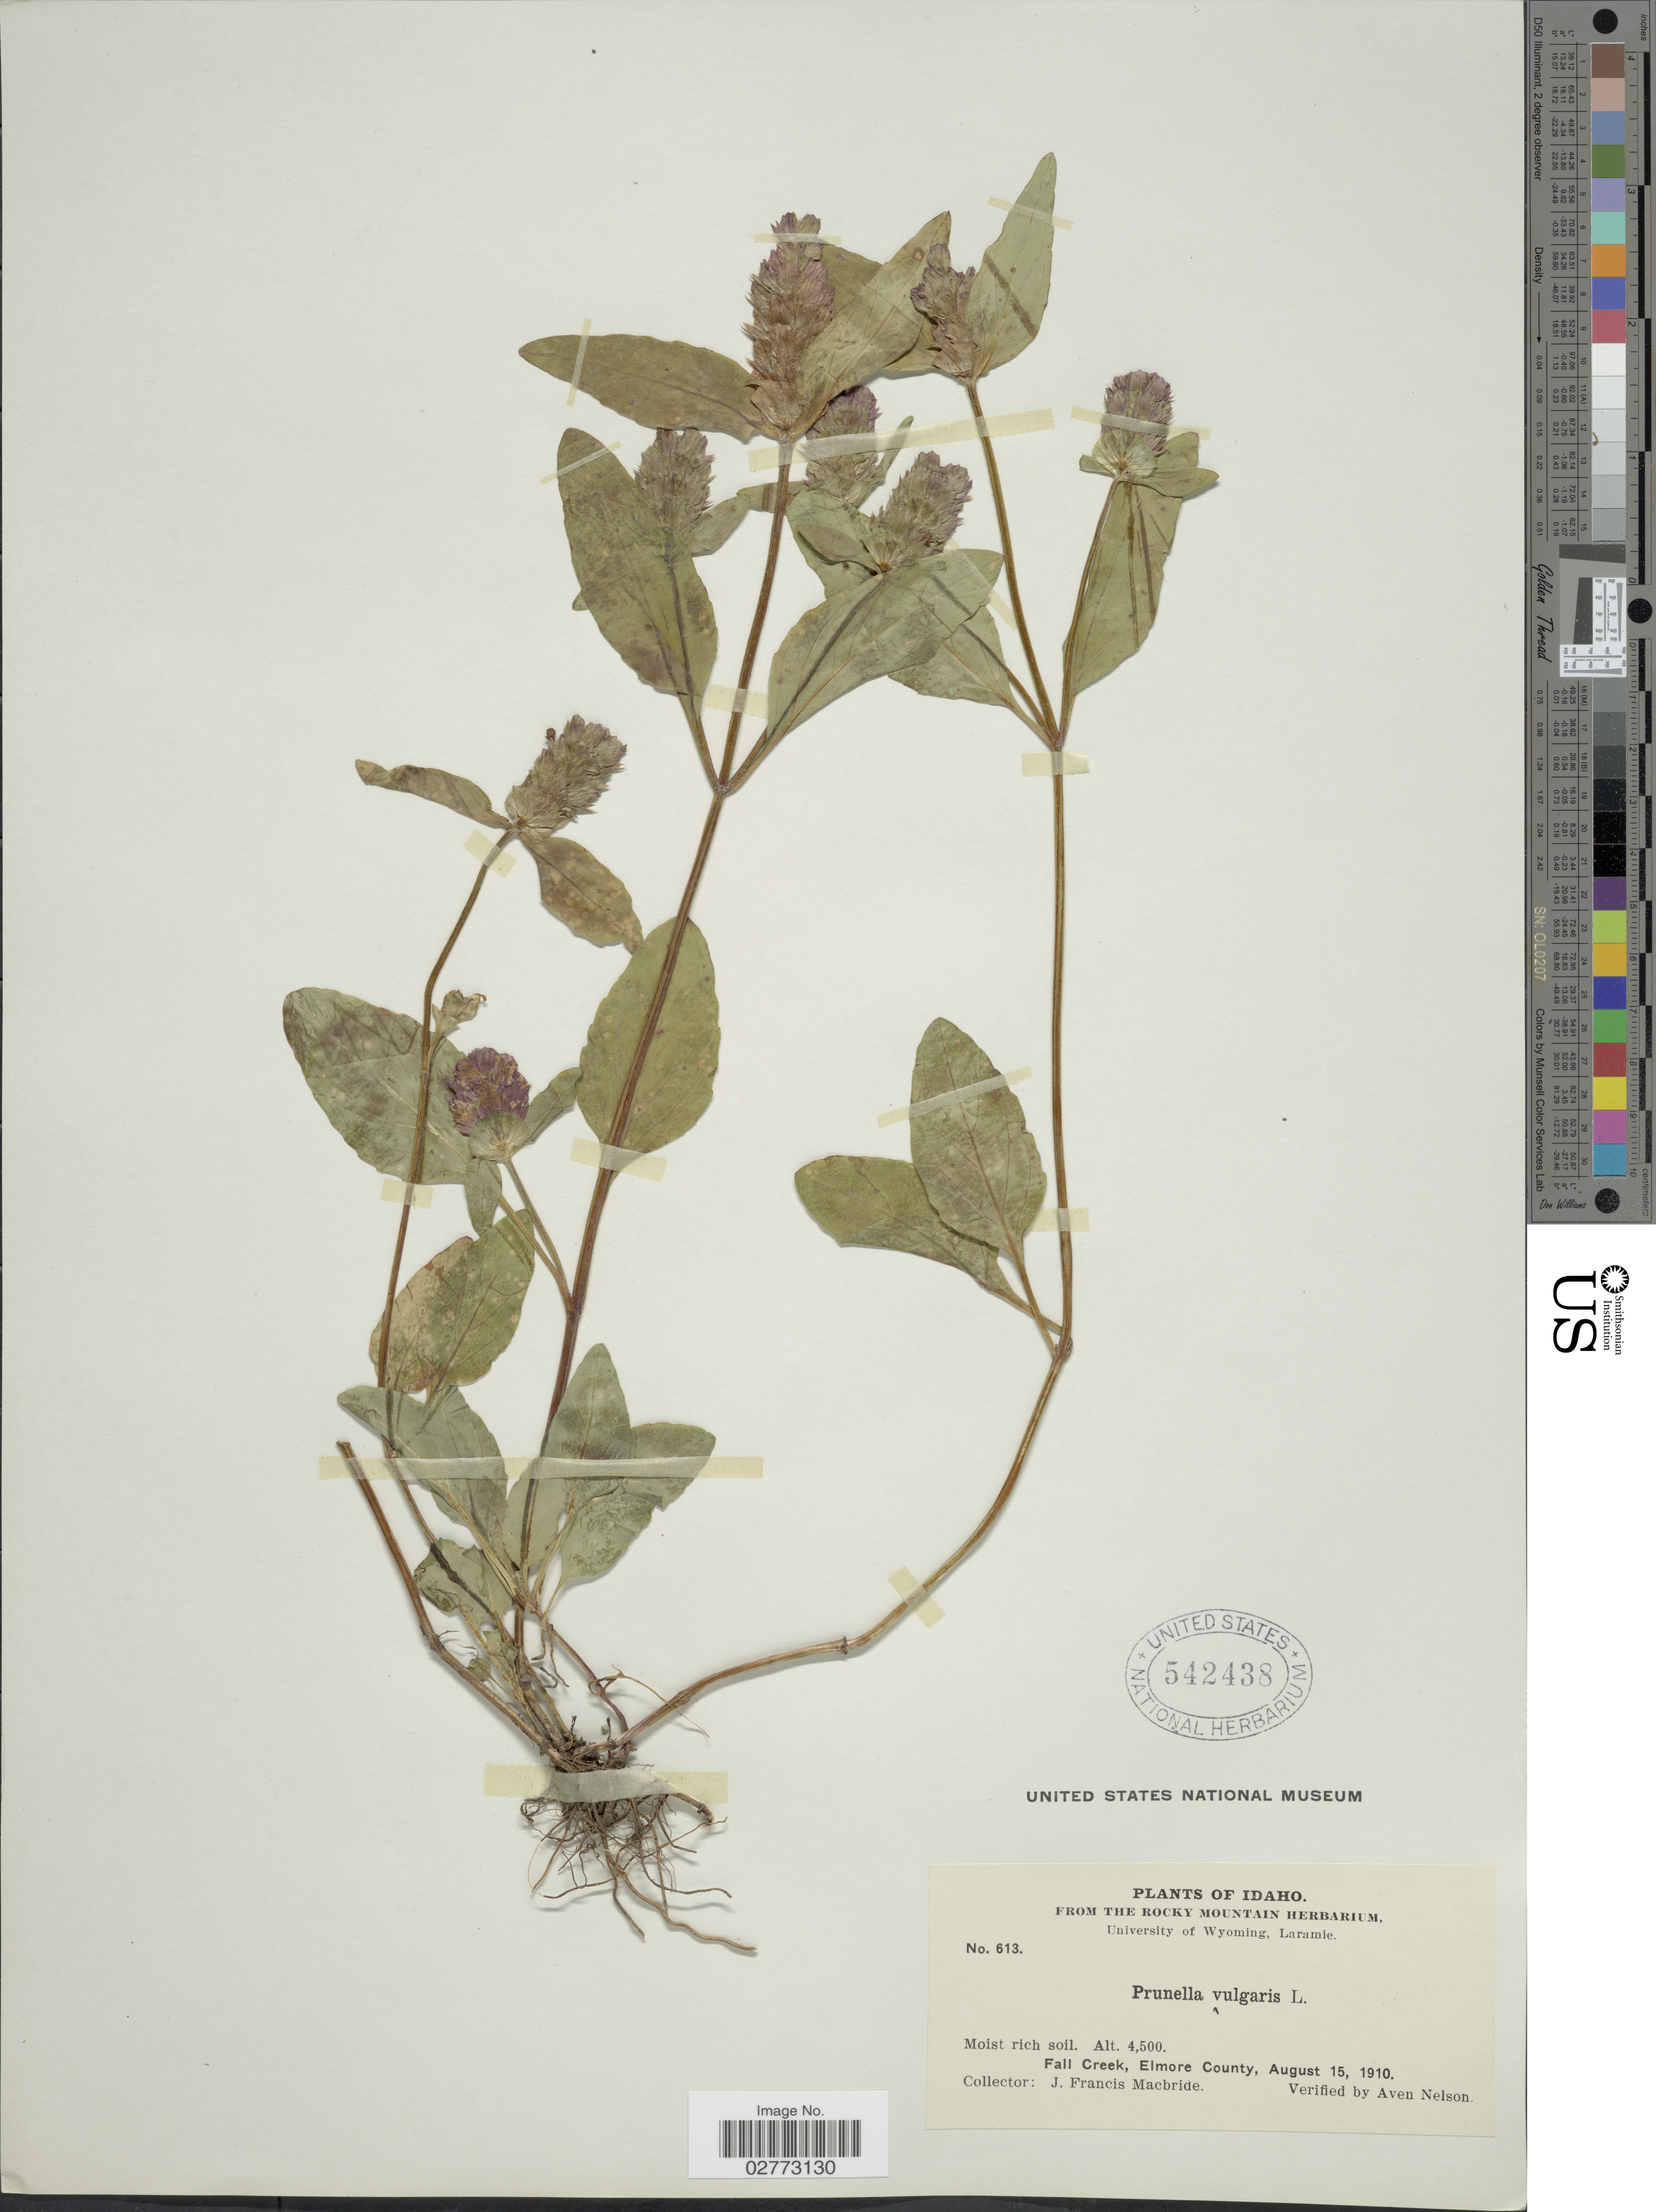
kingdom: Plantae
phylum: Tracheophyta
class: Magnoliopsida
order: Lamiales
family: Lamiaceae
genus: Prunella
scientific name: Prunella vulgaris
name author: L.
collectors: J. F. Macbride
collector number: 613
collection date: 1910-08-15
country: United States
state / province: Idaho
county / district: Elmore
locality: Fall Creek.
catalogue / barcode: US 542438